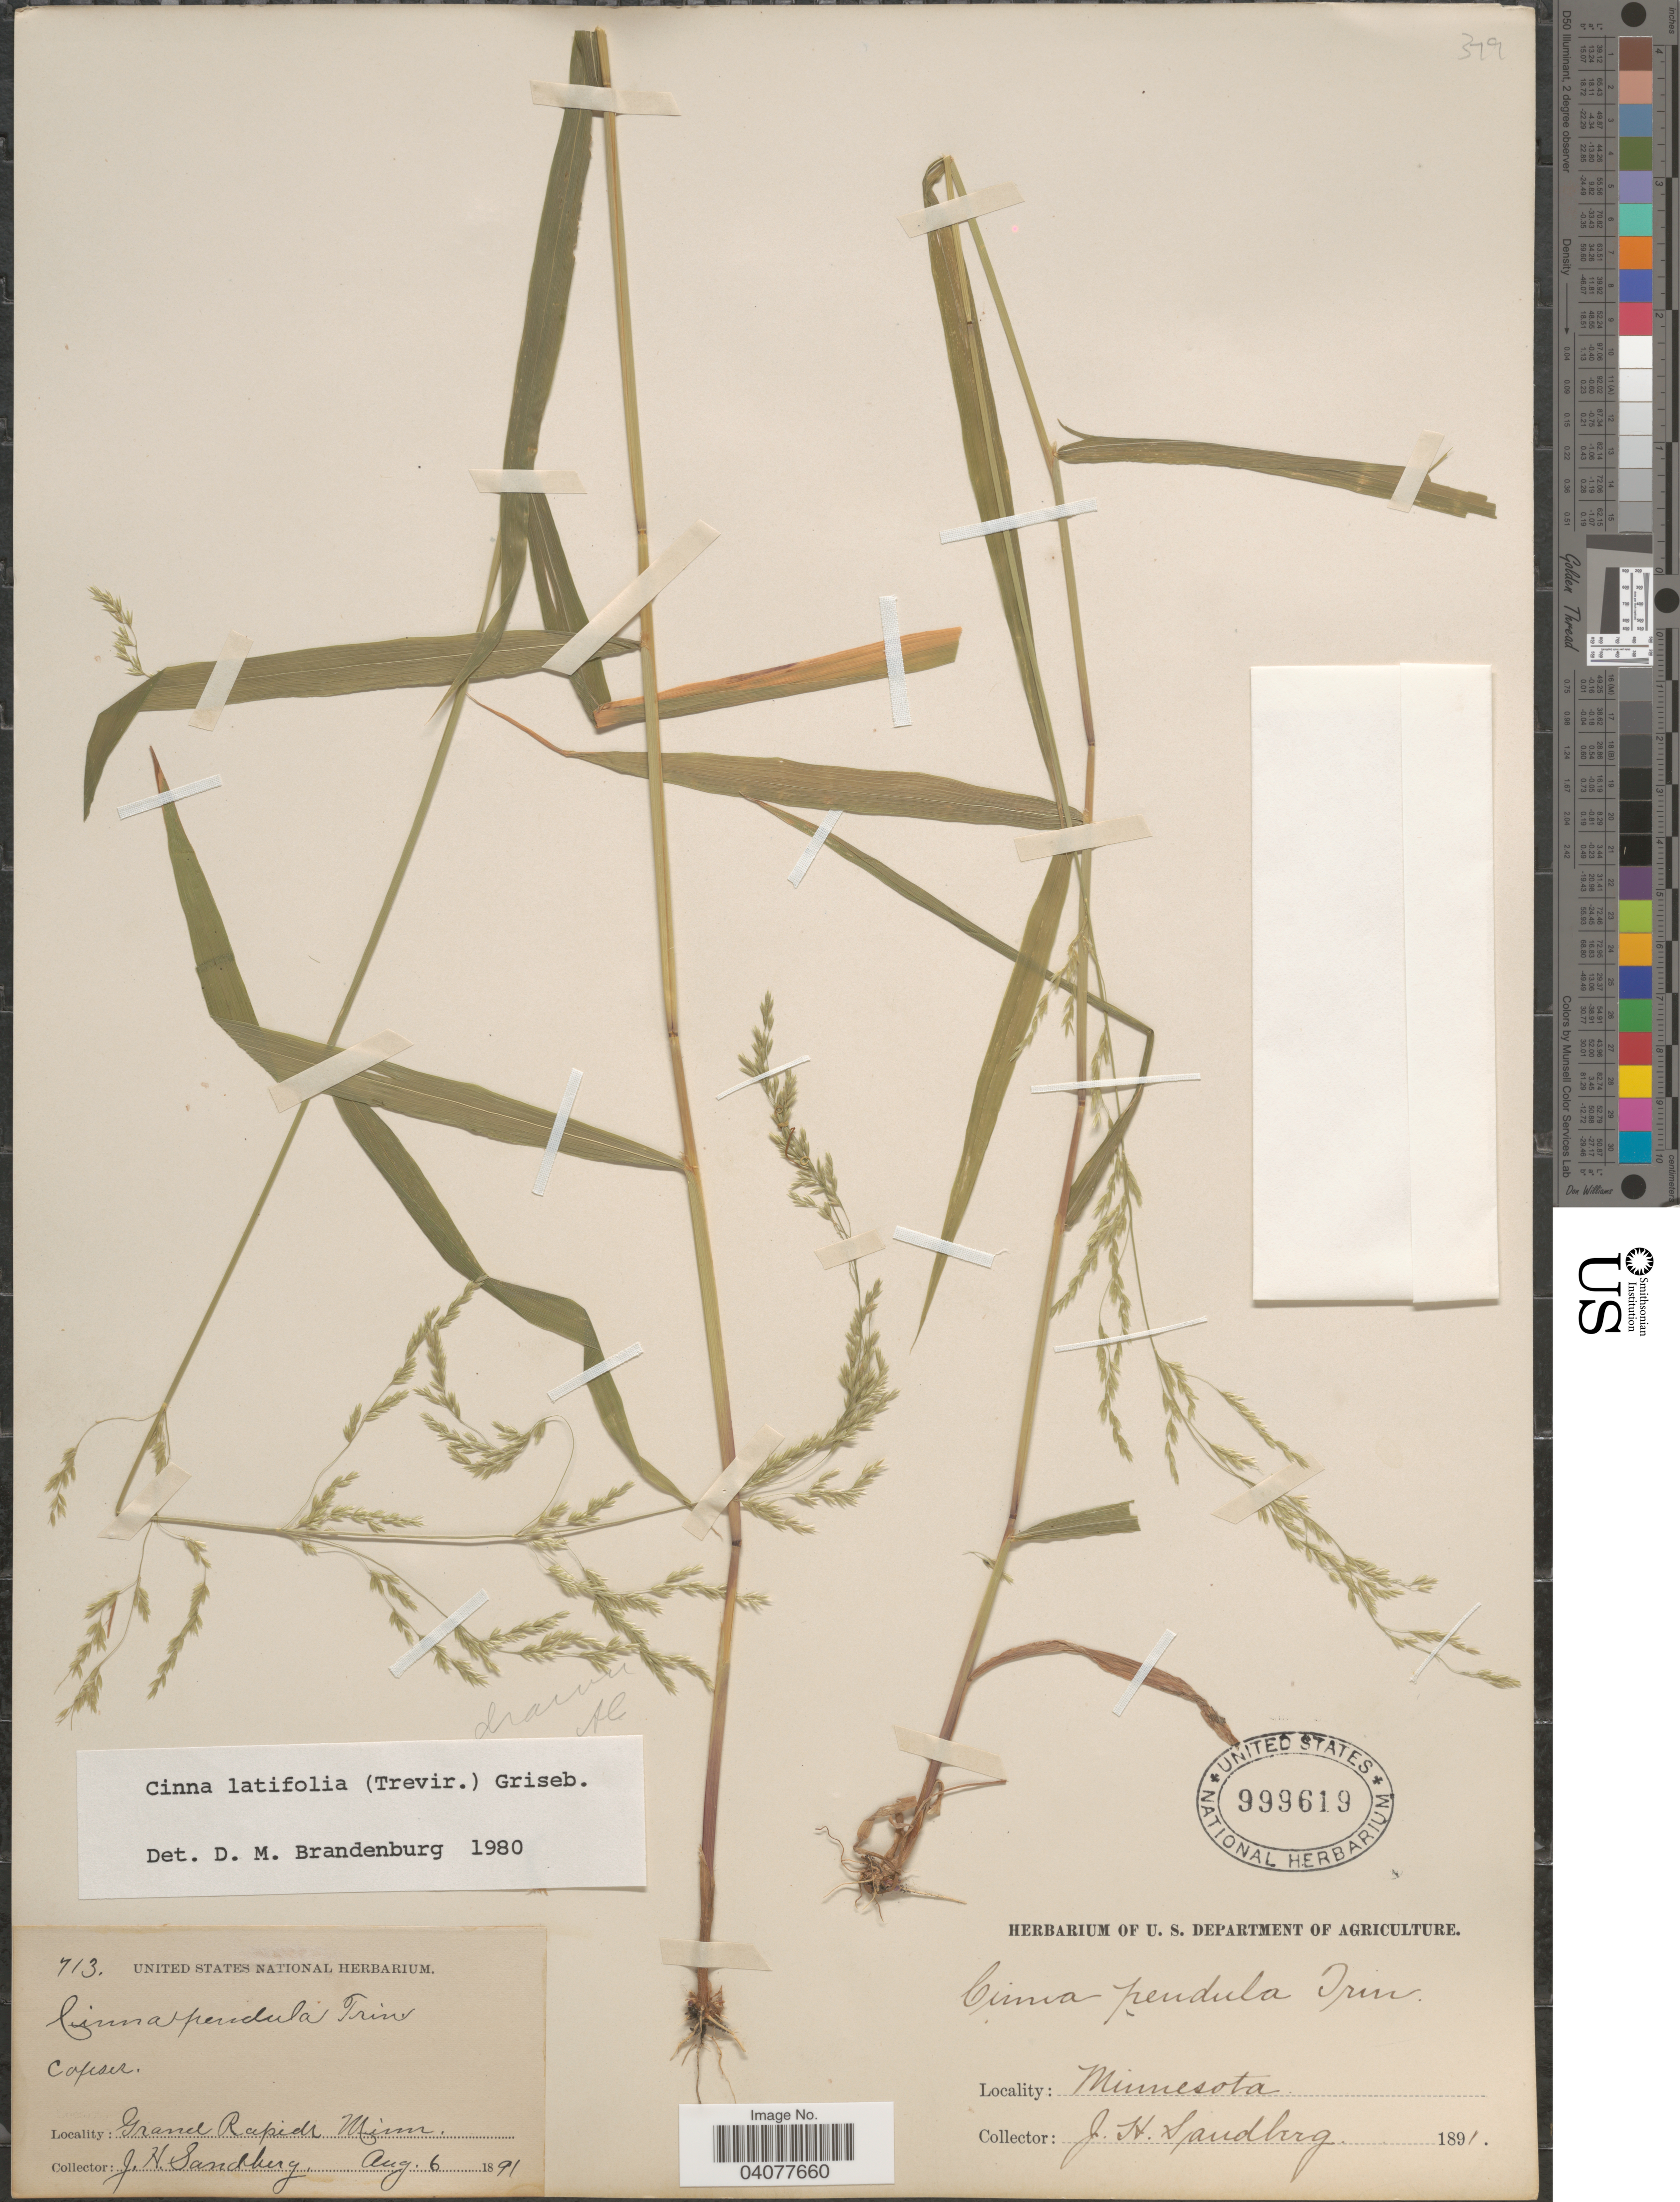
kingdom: Plantae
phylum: Tracheophyta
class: Liliopsida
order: Poales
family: Poaceae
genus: Cinna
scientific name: Cinna latifolia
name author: (Trevir. ex Goeppert) Griseb.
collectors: J. H. Sandberg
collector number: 713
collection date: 1891-08-06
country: United States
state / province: Minnesota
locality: Grand Rapids.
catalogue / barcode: US 999619